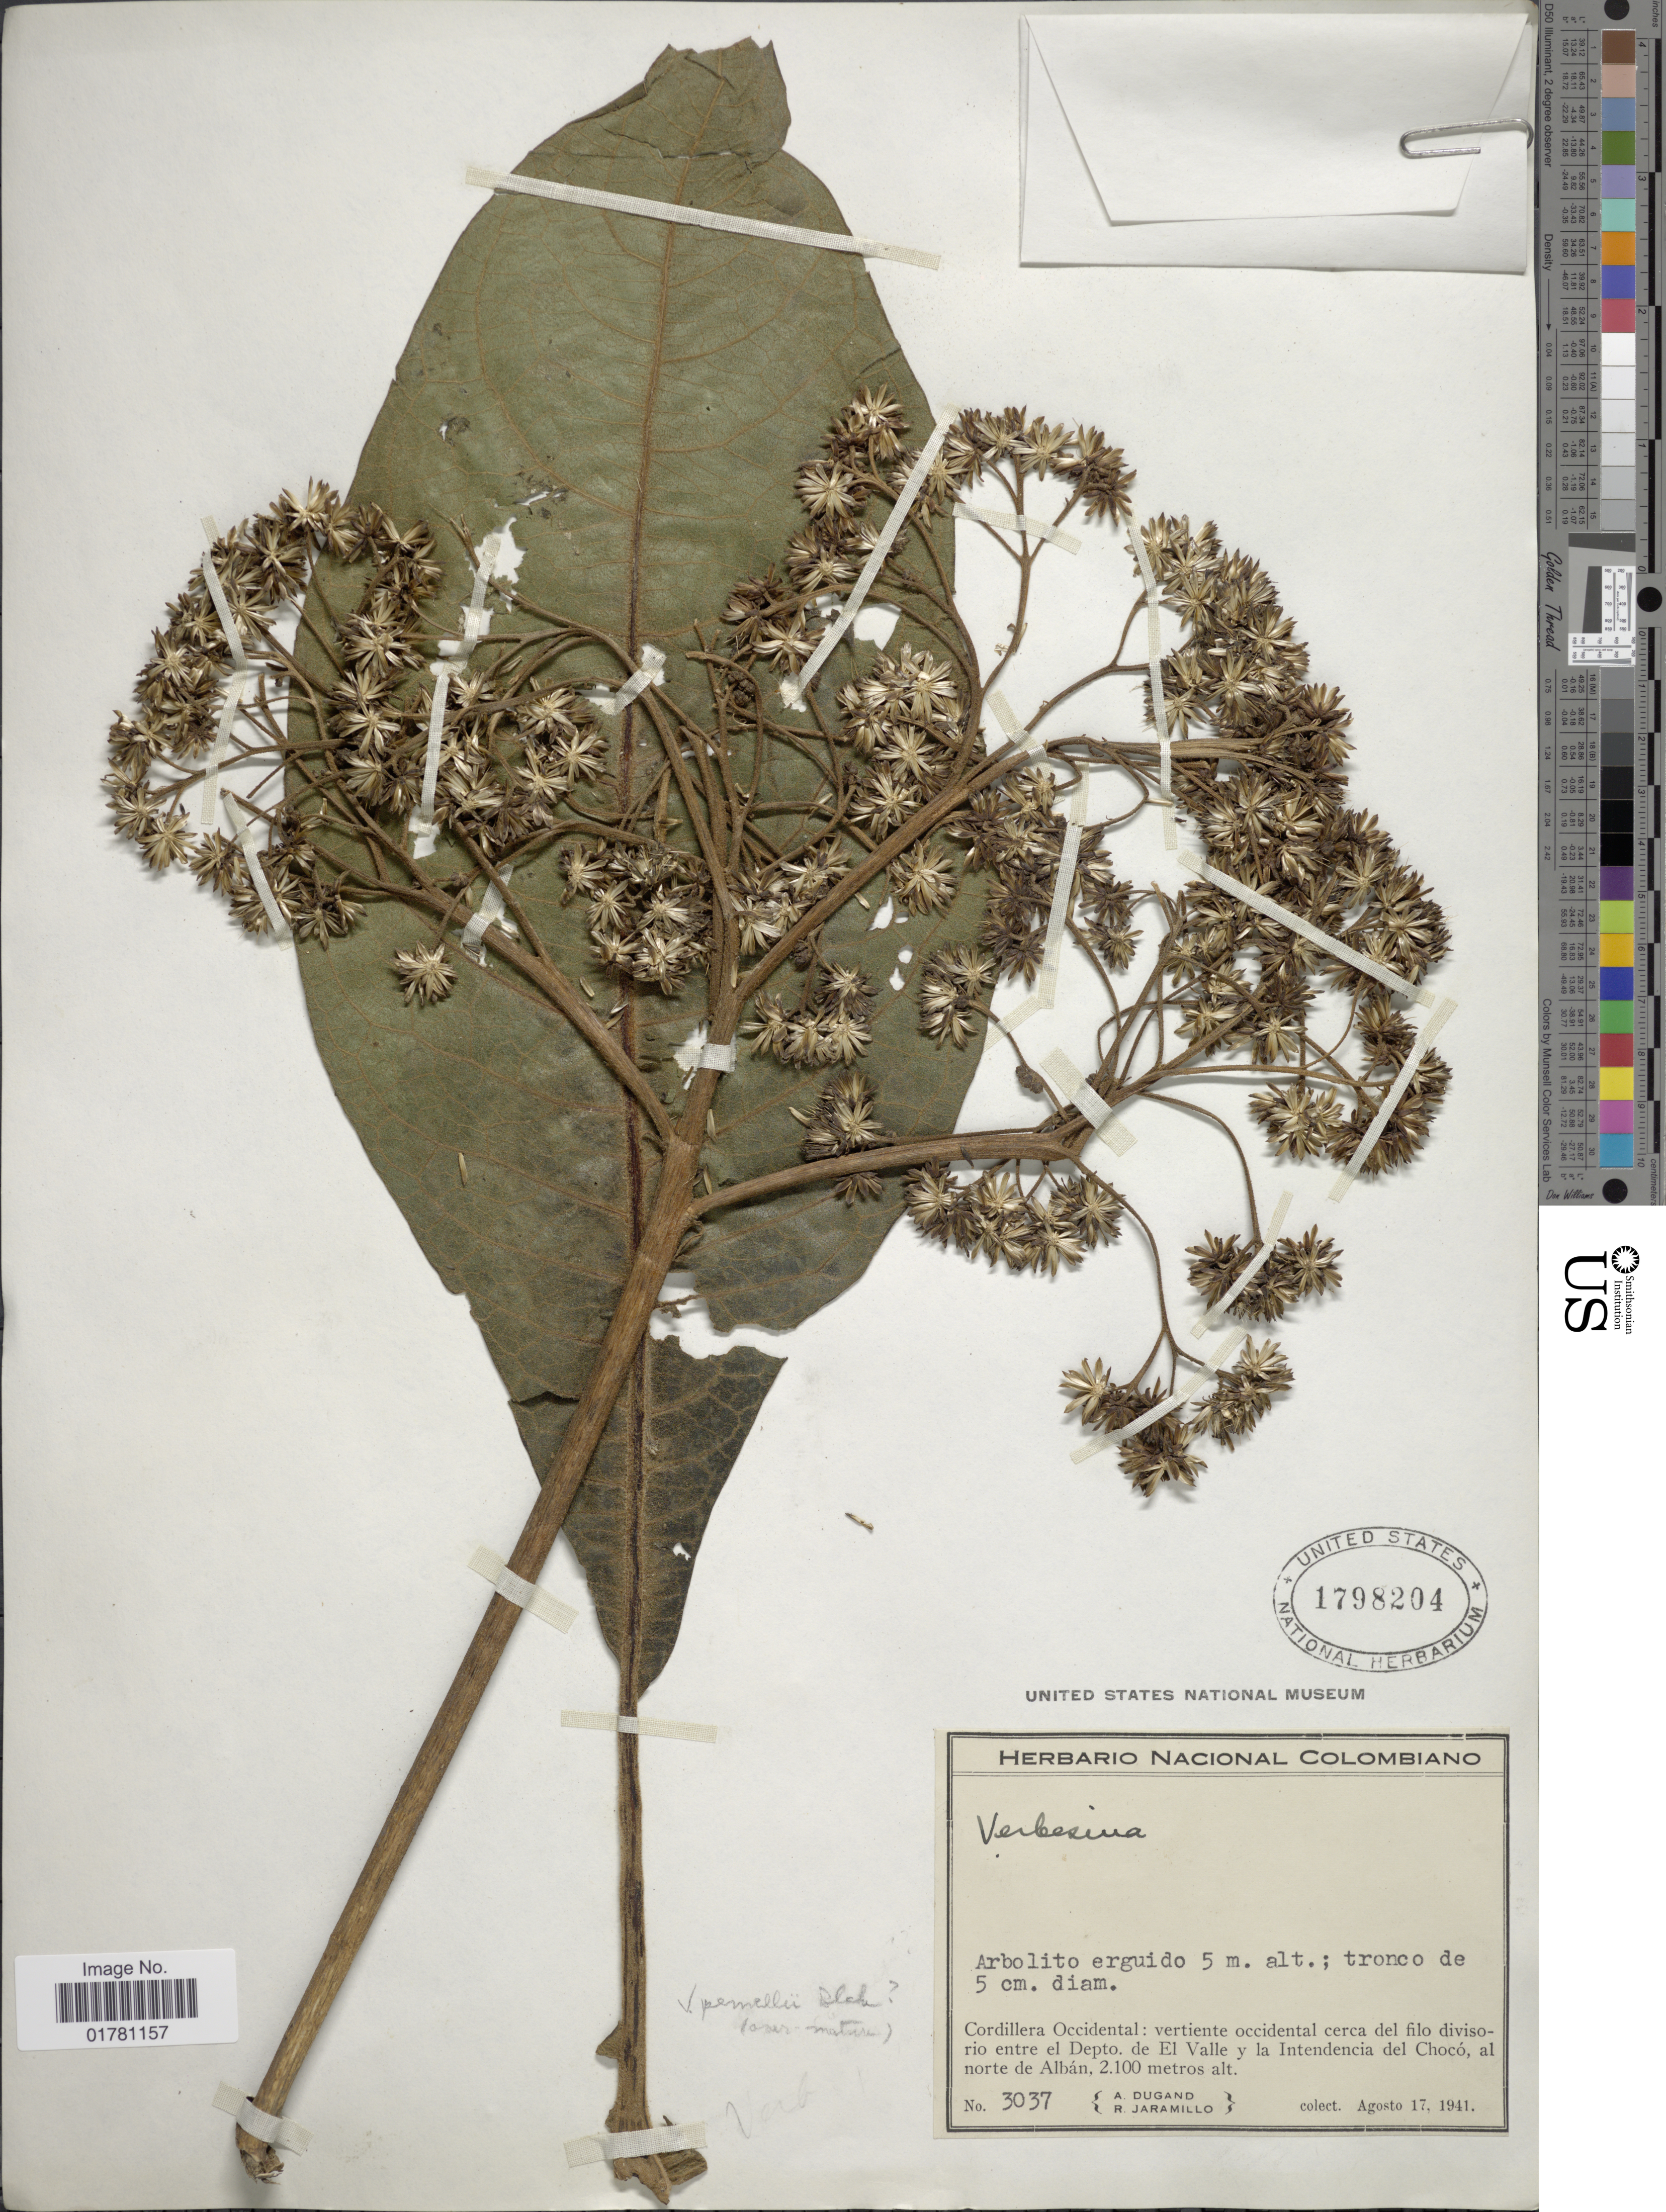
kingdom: Plantae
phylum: Tracheophyta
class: Magnoliopsida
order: Asterales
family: Asteraceae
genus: Verbesina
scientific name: Verbesina pennellii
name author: S.F. Blake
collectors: A. Dugand & R. Jaramillo M.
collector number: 3037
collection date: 1941-08-17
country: Colombia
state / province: Valle del Cauca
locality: Cordillera Occidental: vertiente occidental cerca del filo diviso-rio entre el Depto de El Valle y la Intendencia del Chocó, al norte de Albán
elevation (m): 2100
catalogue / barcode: US 1798204